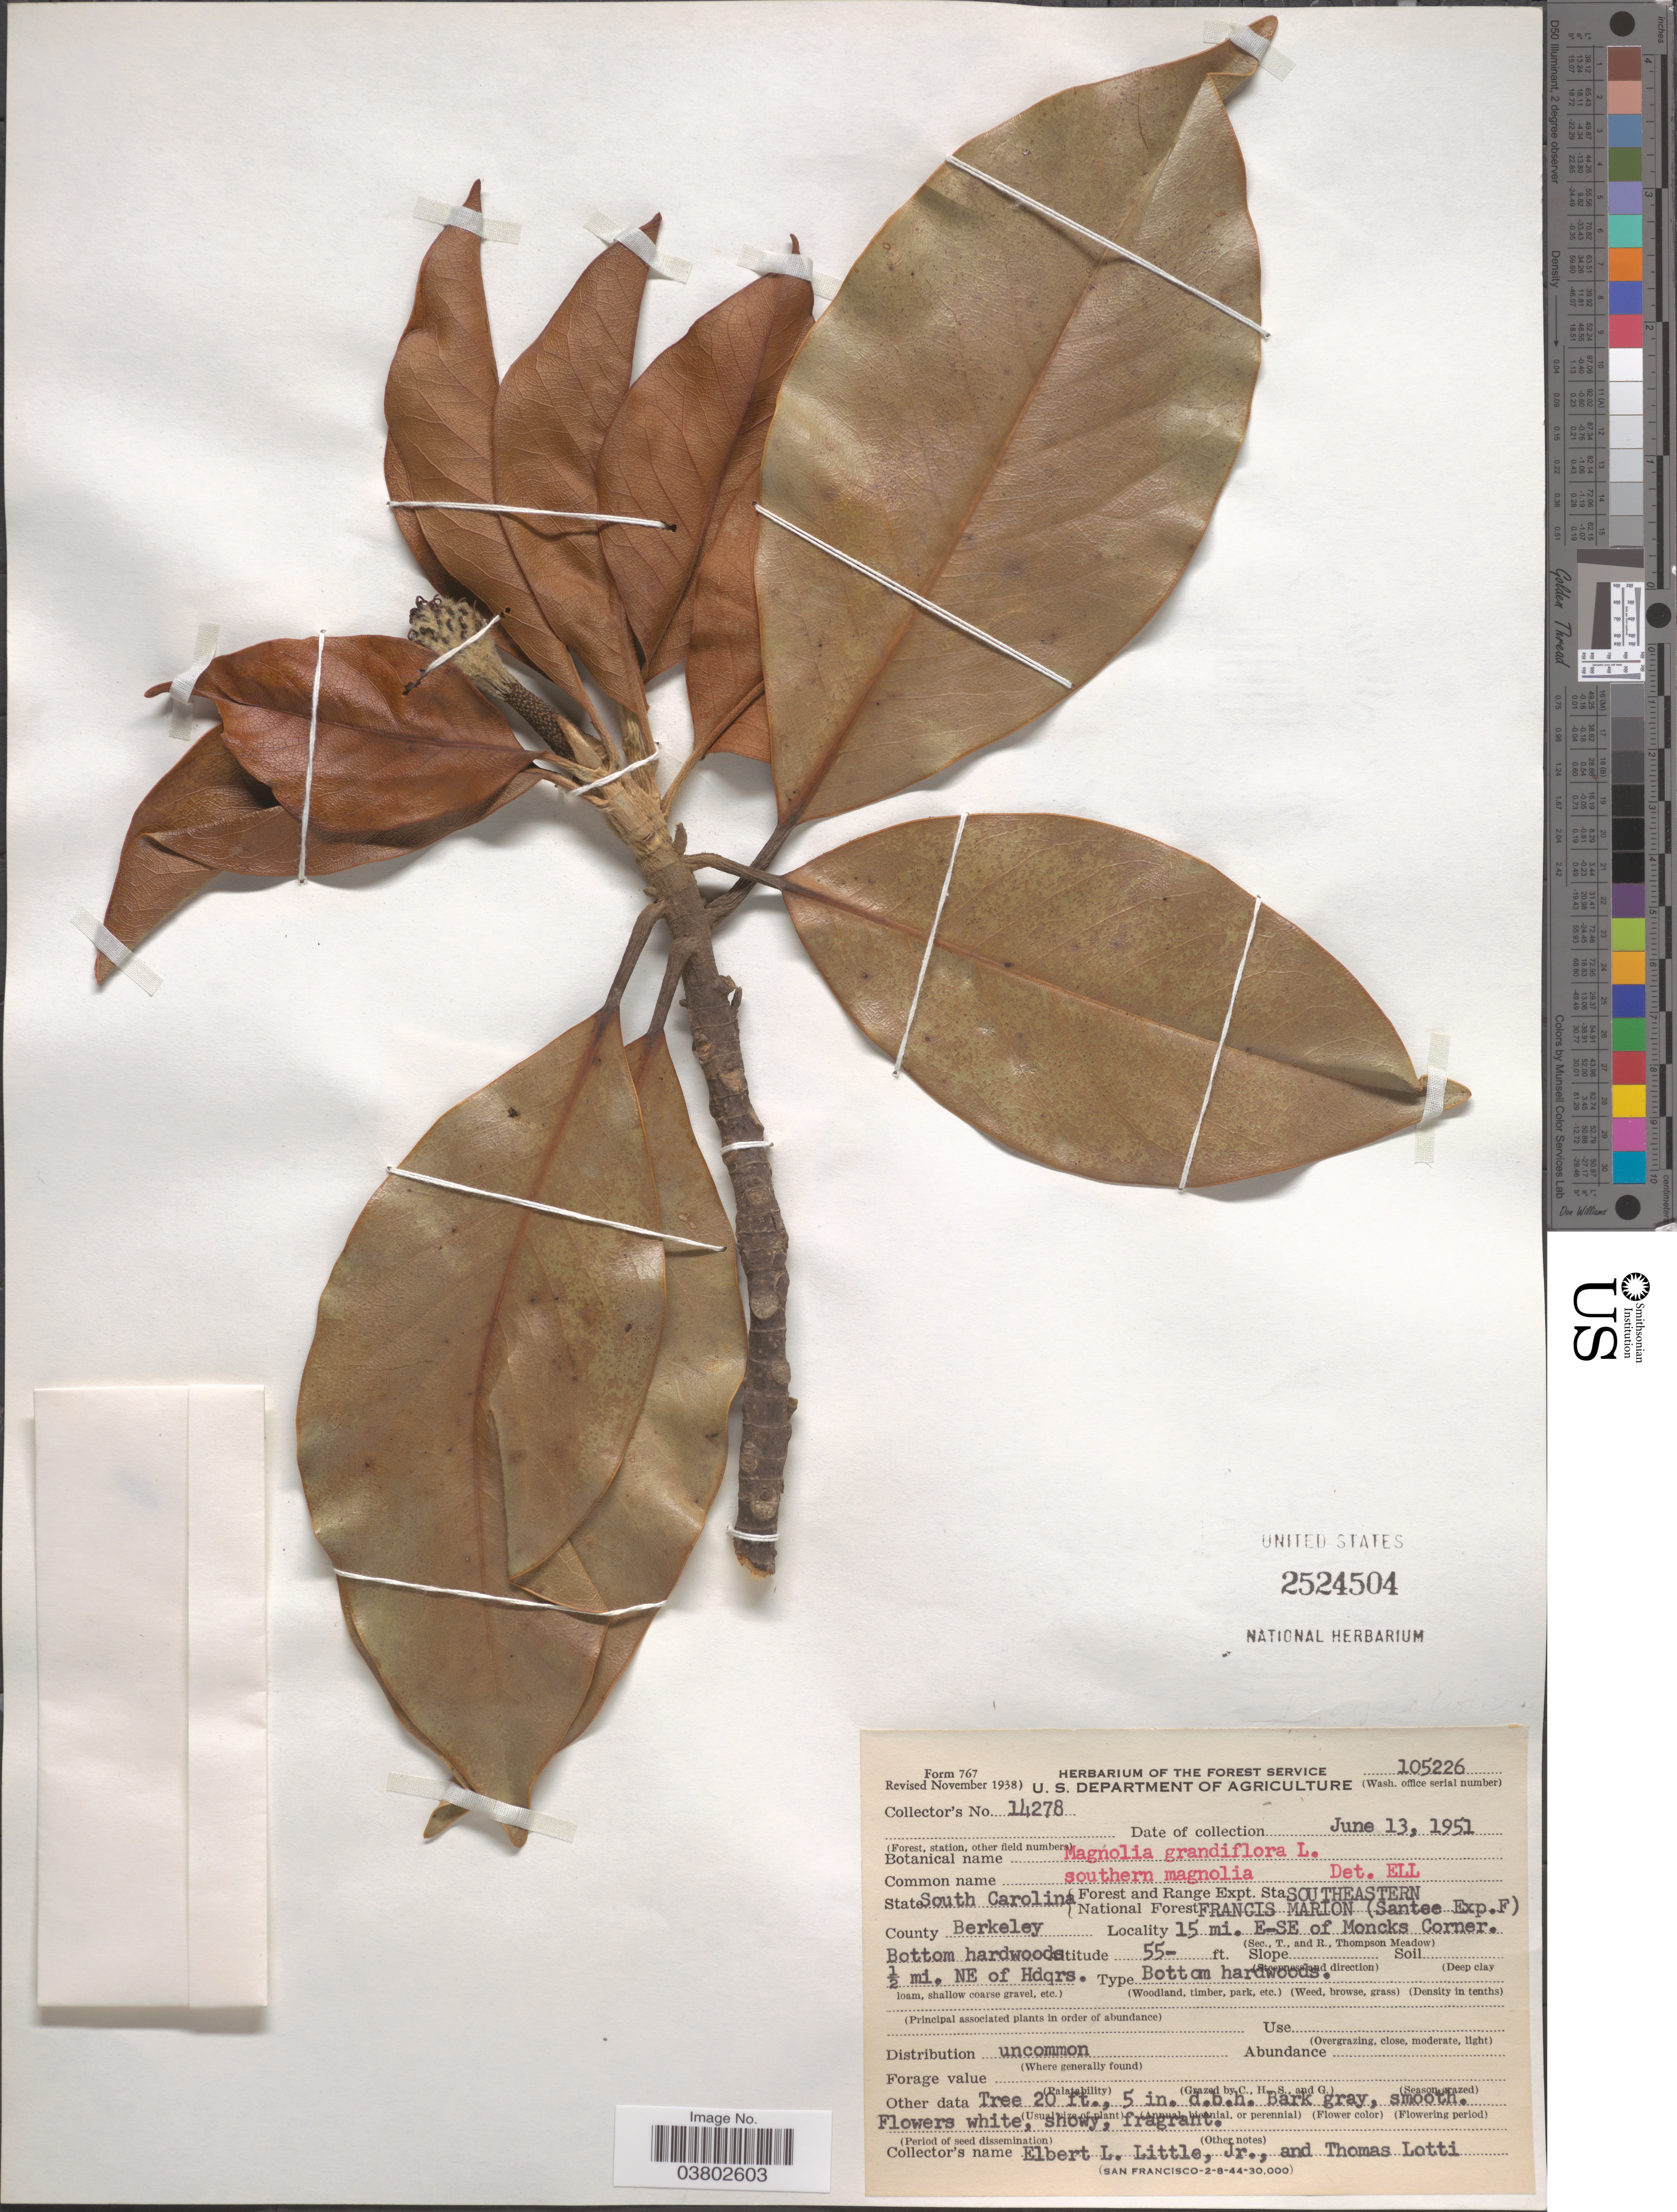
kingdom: Plantae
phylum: Tracheophyta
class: Magnoliopsida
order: Magnoliales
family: Magnoliaceae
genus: Magnolia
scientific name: Magnolia grandiflora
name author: L.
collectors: E. L. Little & T. Lotti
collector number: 14278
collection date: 1951-06-13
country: United States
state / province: South Carolina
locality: Forest and Range Expt. Sta. Southeastern. National Forest. Francis Marion (Santee Exp. F). County Berkeley. 15 mi. E-SE of Moncks Corner.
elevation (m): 17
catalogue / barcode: US 2524504